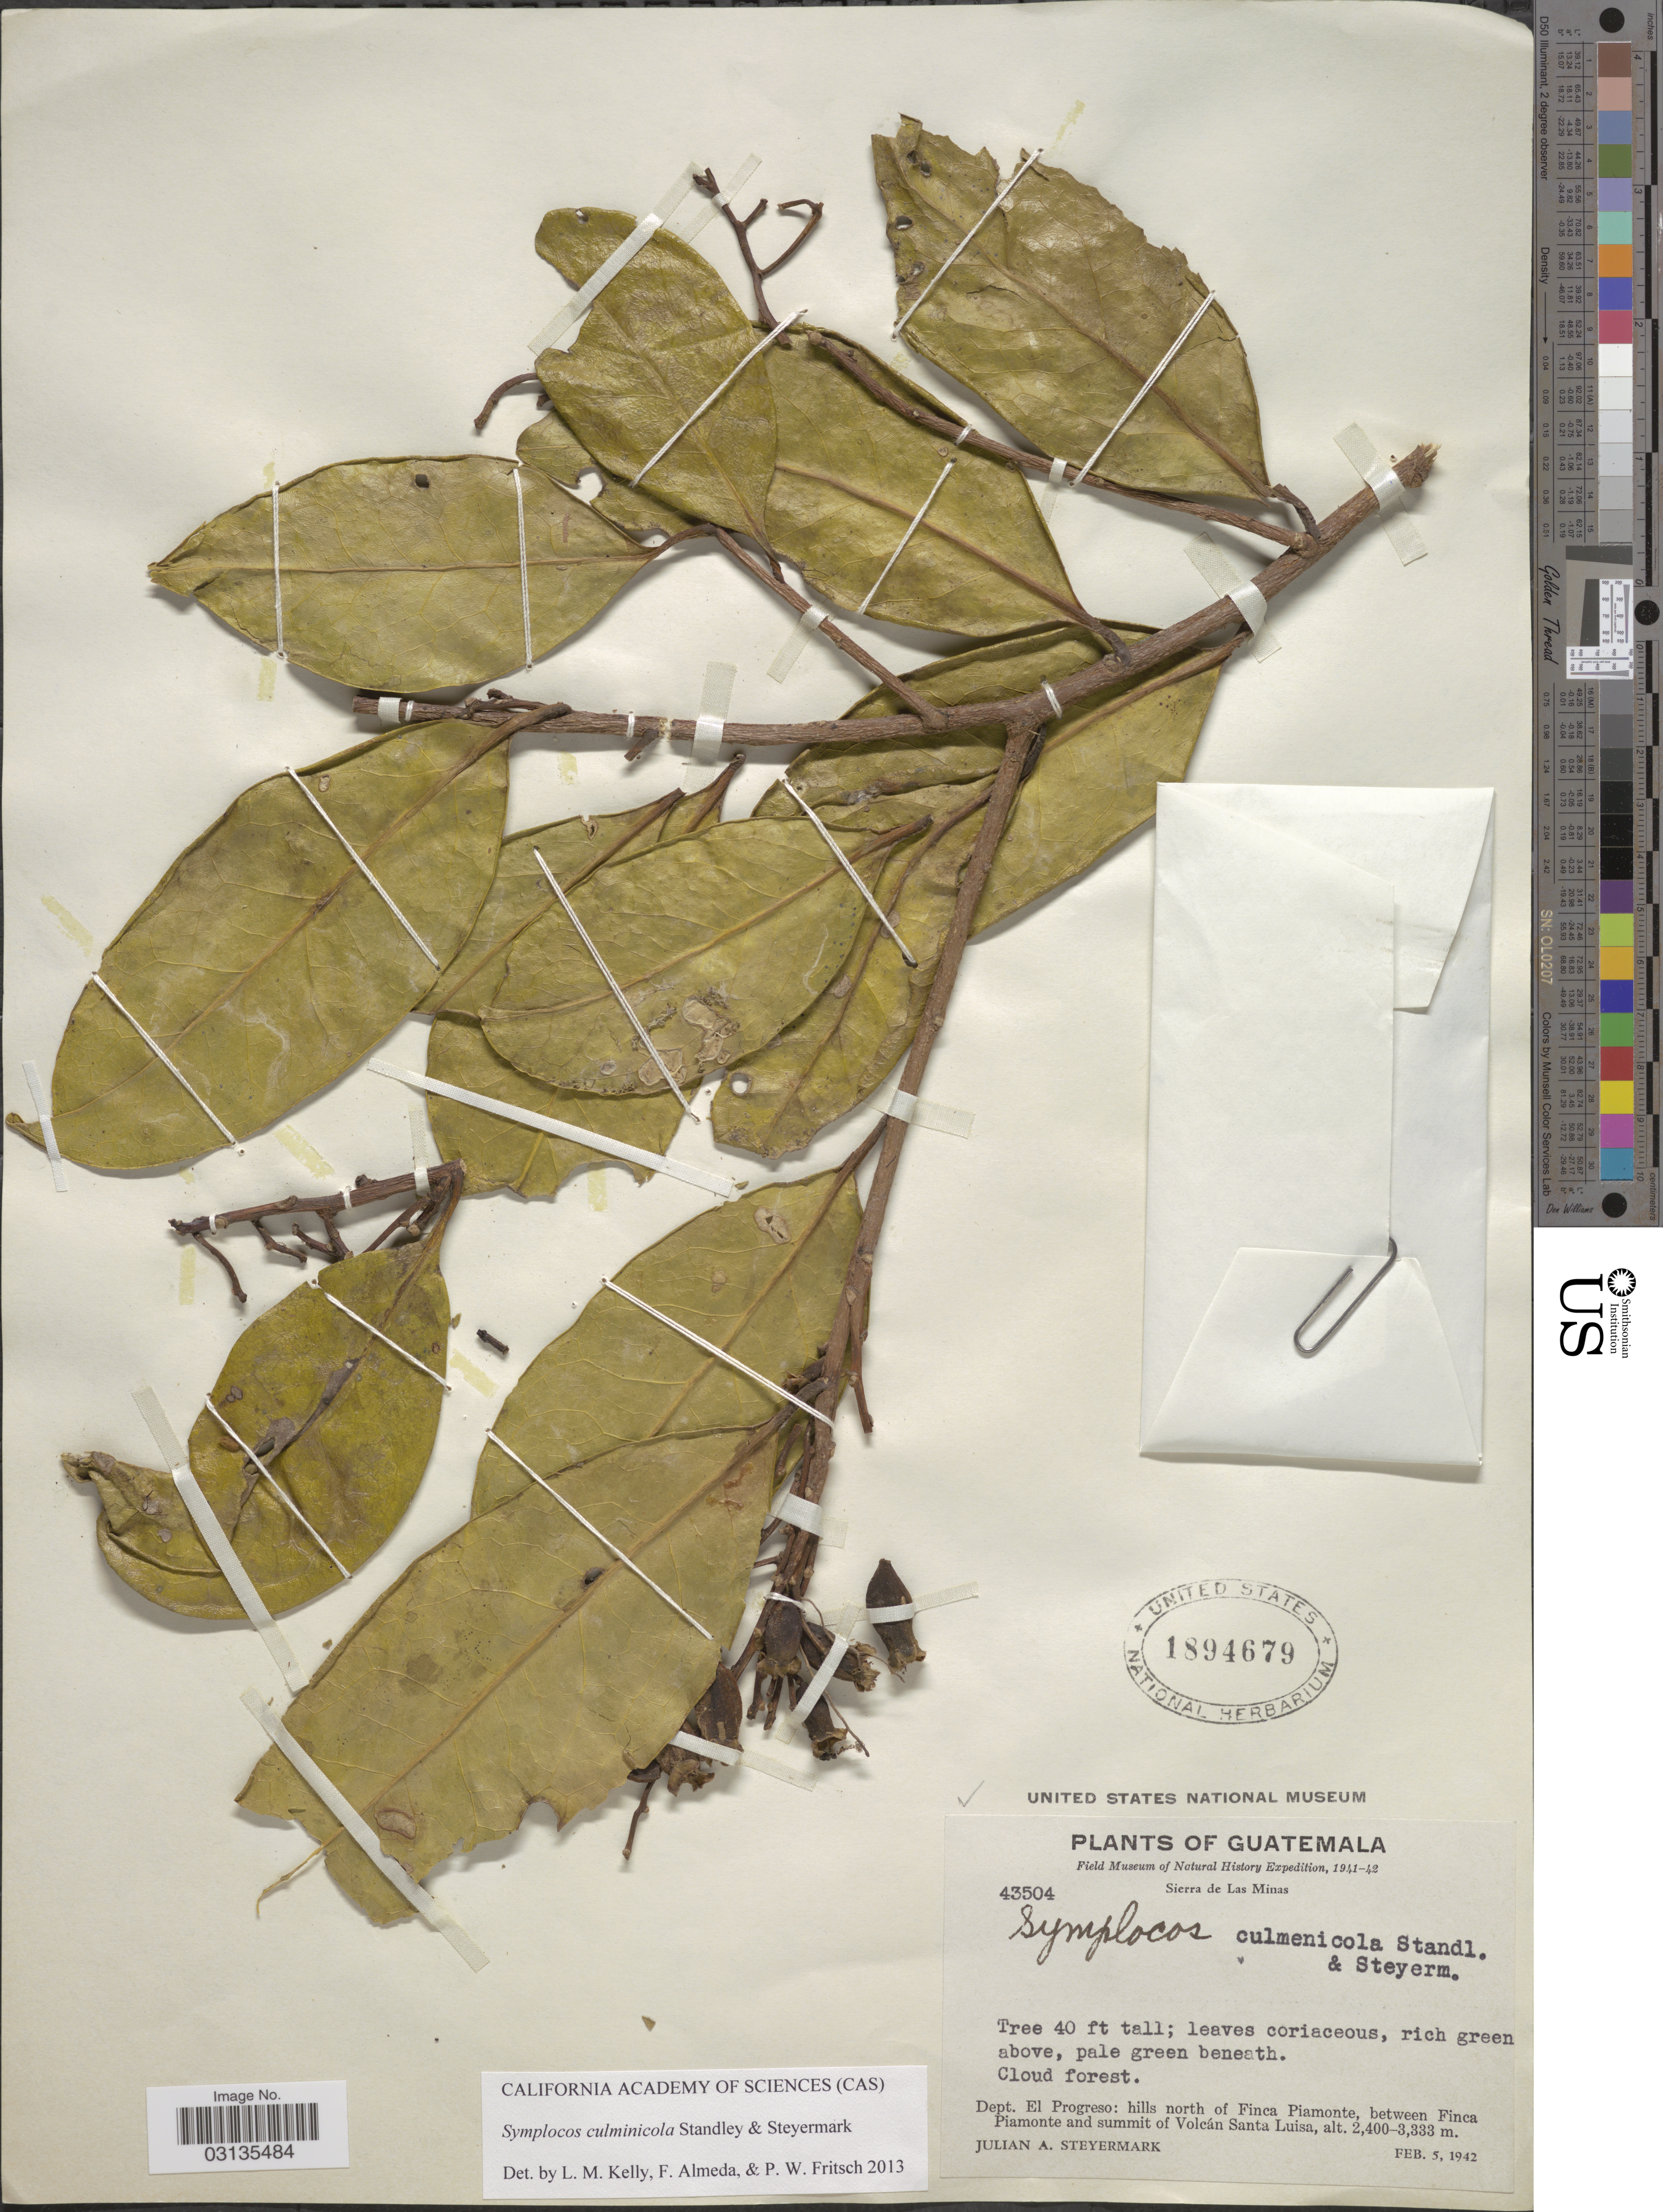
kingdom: Plantae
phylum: Tracheophyta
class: Magnoliopsida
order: Ericales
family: Symplocaceae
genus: Symplocos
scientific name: Symplocos culminicola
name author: Standl. & Steyerm.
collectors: J. Steyermark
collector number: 43504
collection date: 1942-02-05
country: Guatemala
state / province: El Progreso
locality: Sierra de Las Minas. Dept. El Progreso: hills north of Finca Piamonte, between Finca Piamonte and summit of Volcán Santa Luisa.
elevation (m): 2400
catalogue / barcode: US 1894679